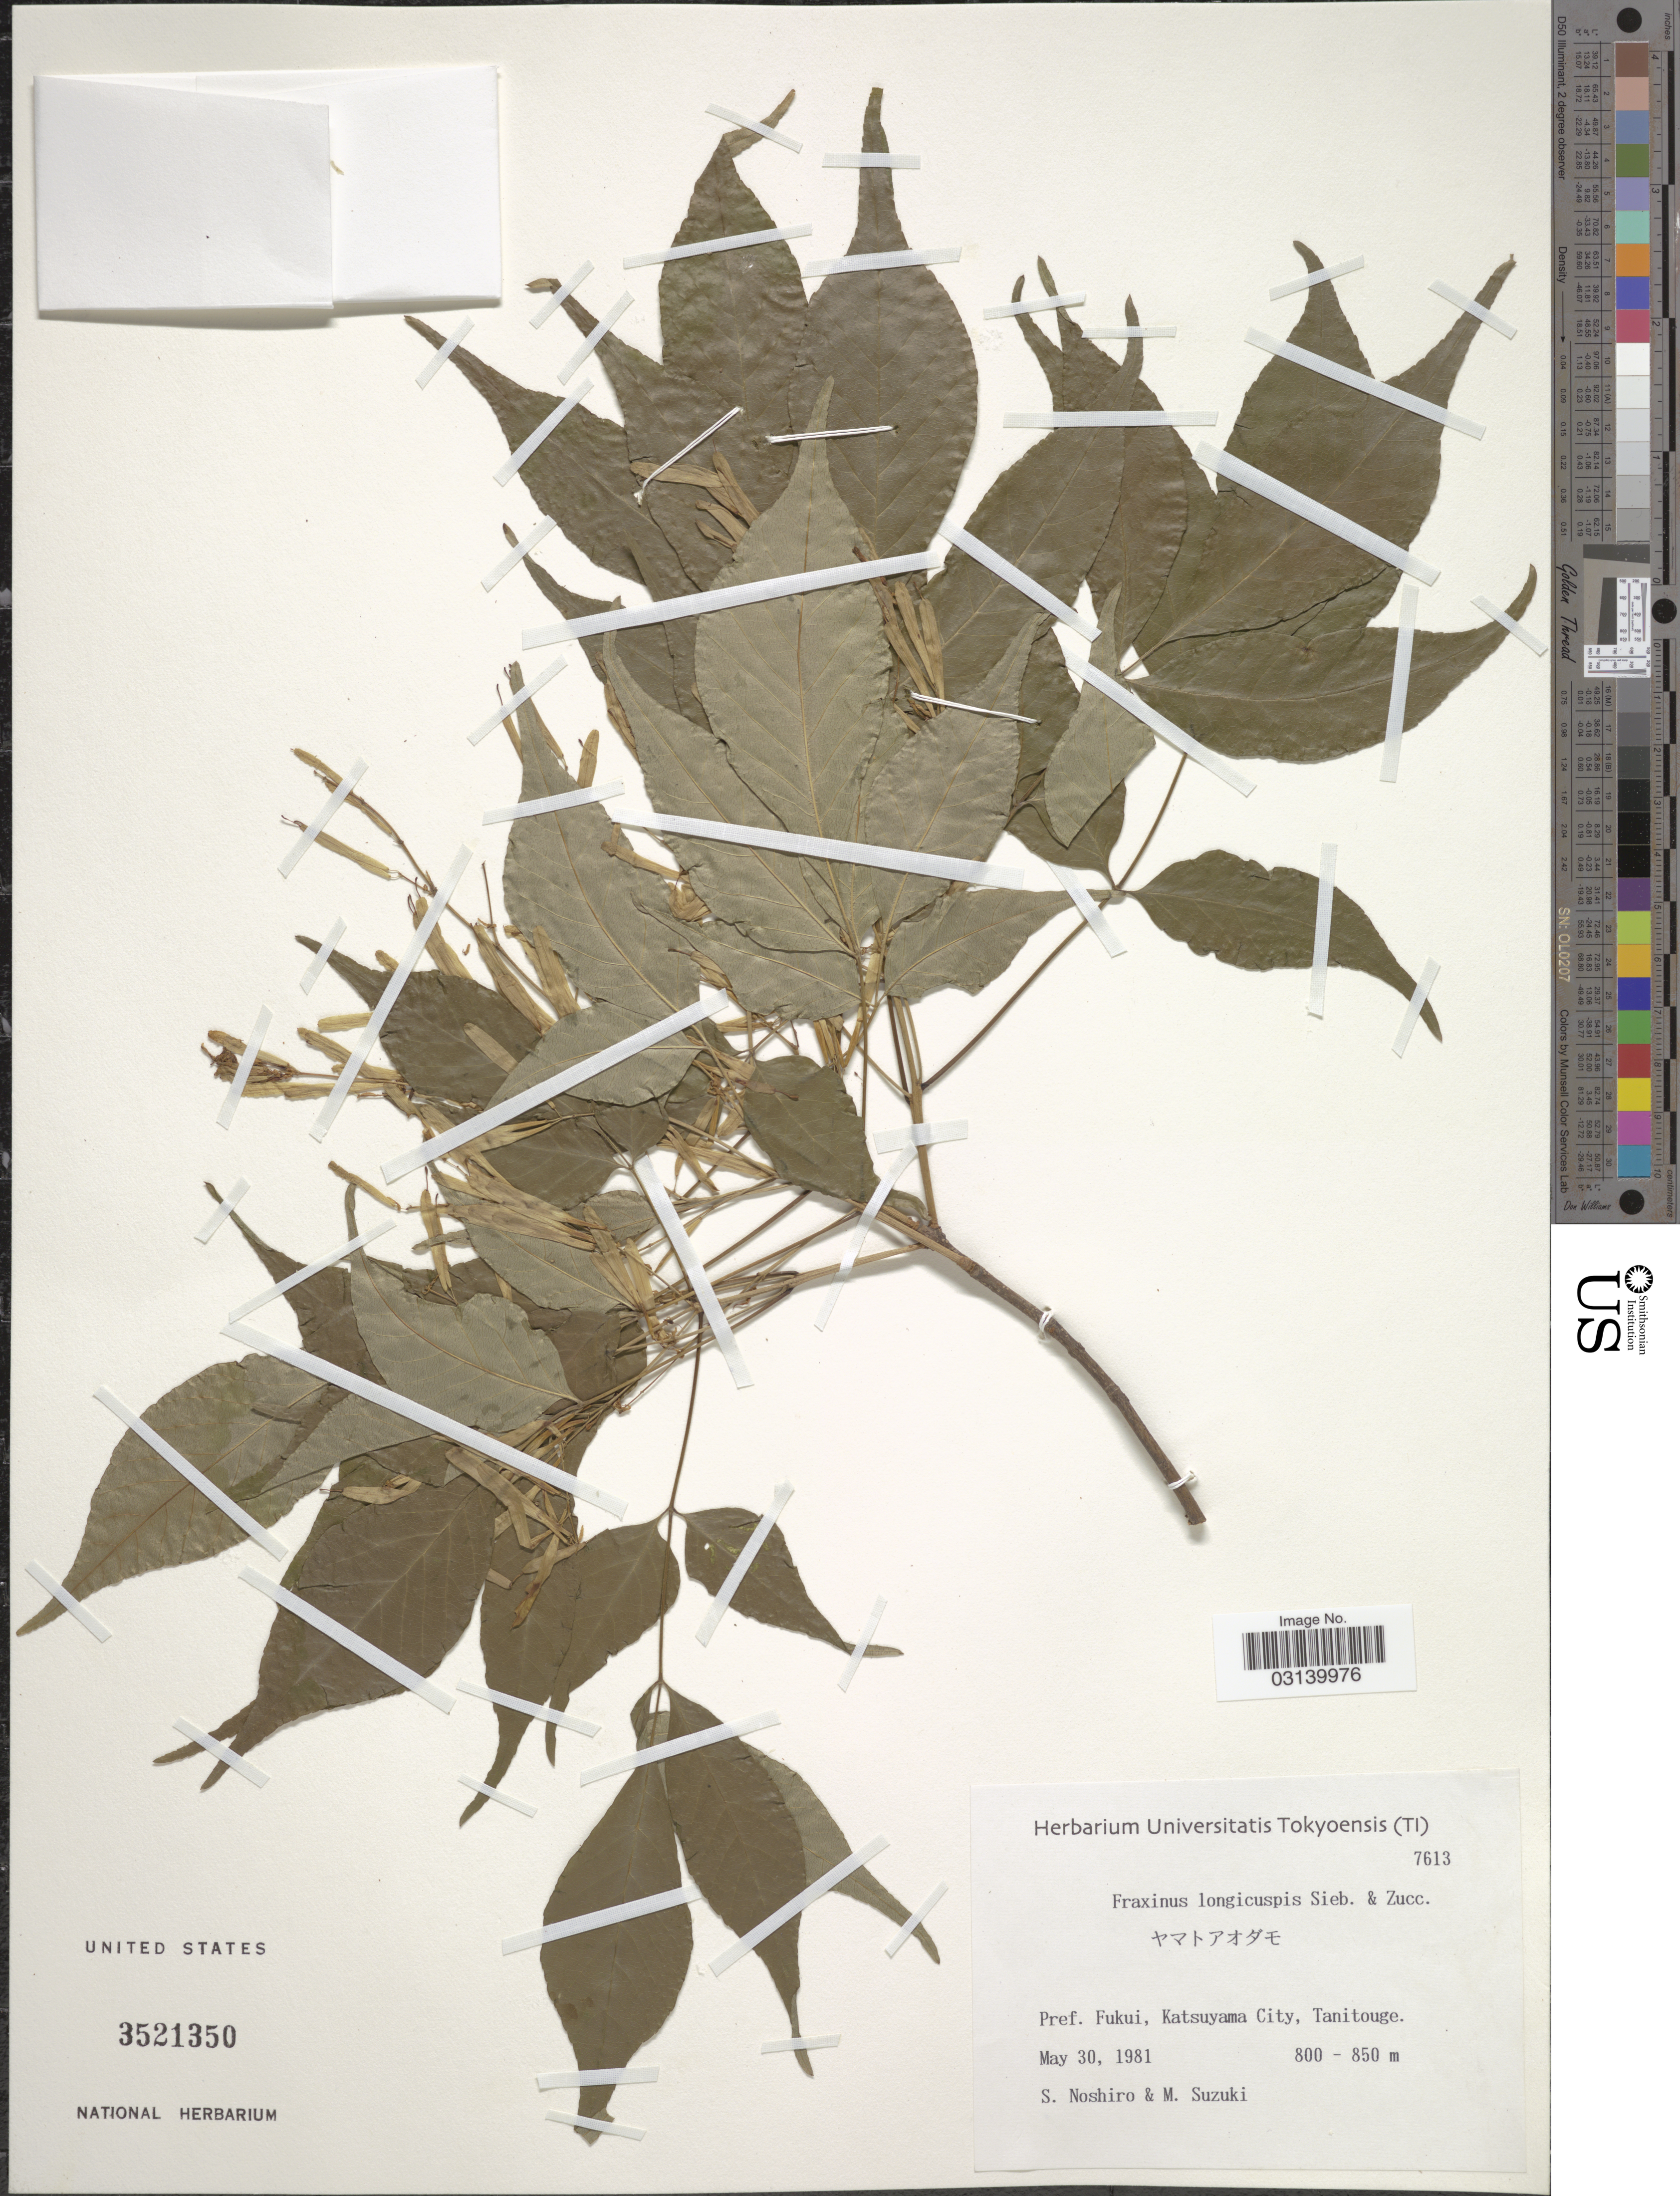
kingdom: Plantae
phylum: Tracheophyta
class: Magnoliopsida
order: Lamiales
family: Oleaceae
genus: Fraxinus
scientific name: Fraxinus longicuspis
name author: Siebold & Zucc.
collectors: S. Noshiro & M. Suzuki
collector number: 7613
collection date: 1981-05-30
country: Japan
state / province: Hukui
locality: Pref. Fukui, Katsuyama City, Tanitouge.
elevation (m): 800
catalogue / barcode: US 3521350